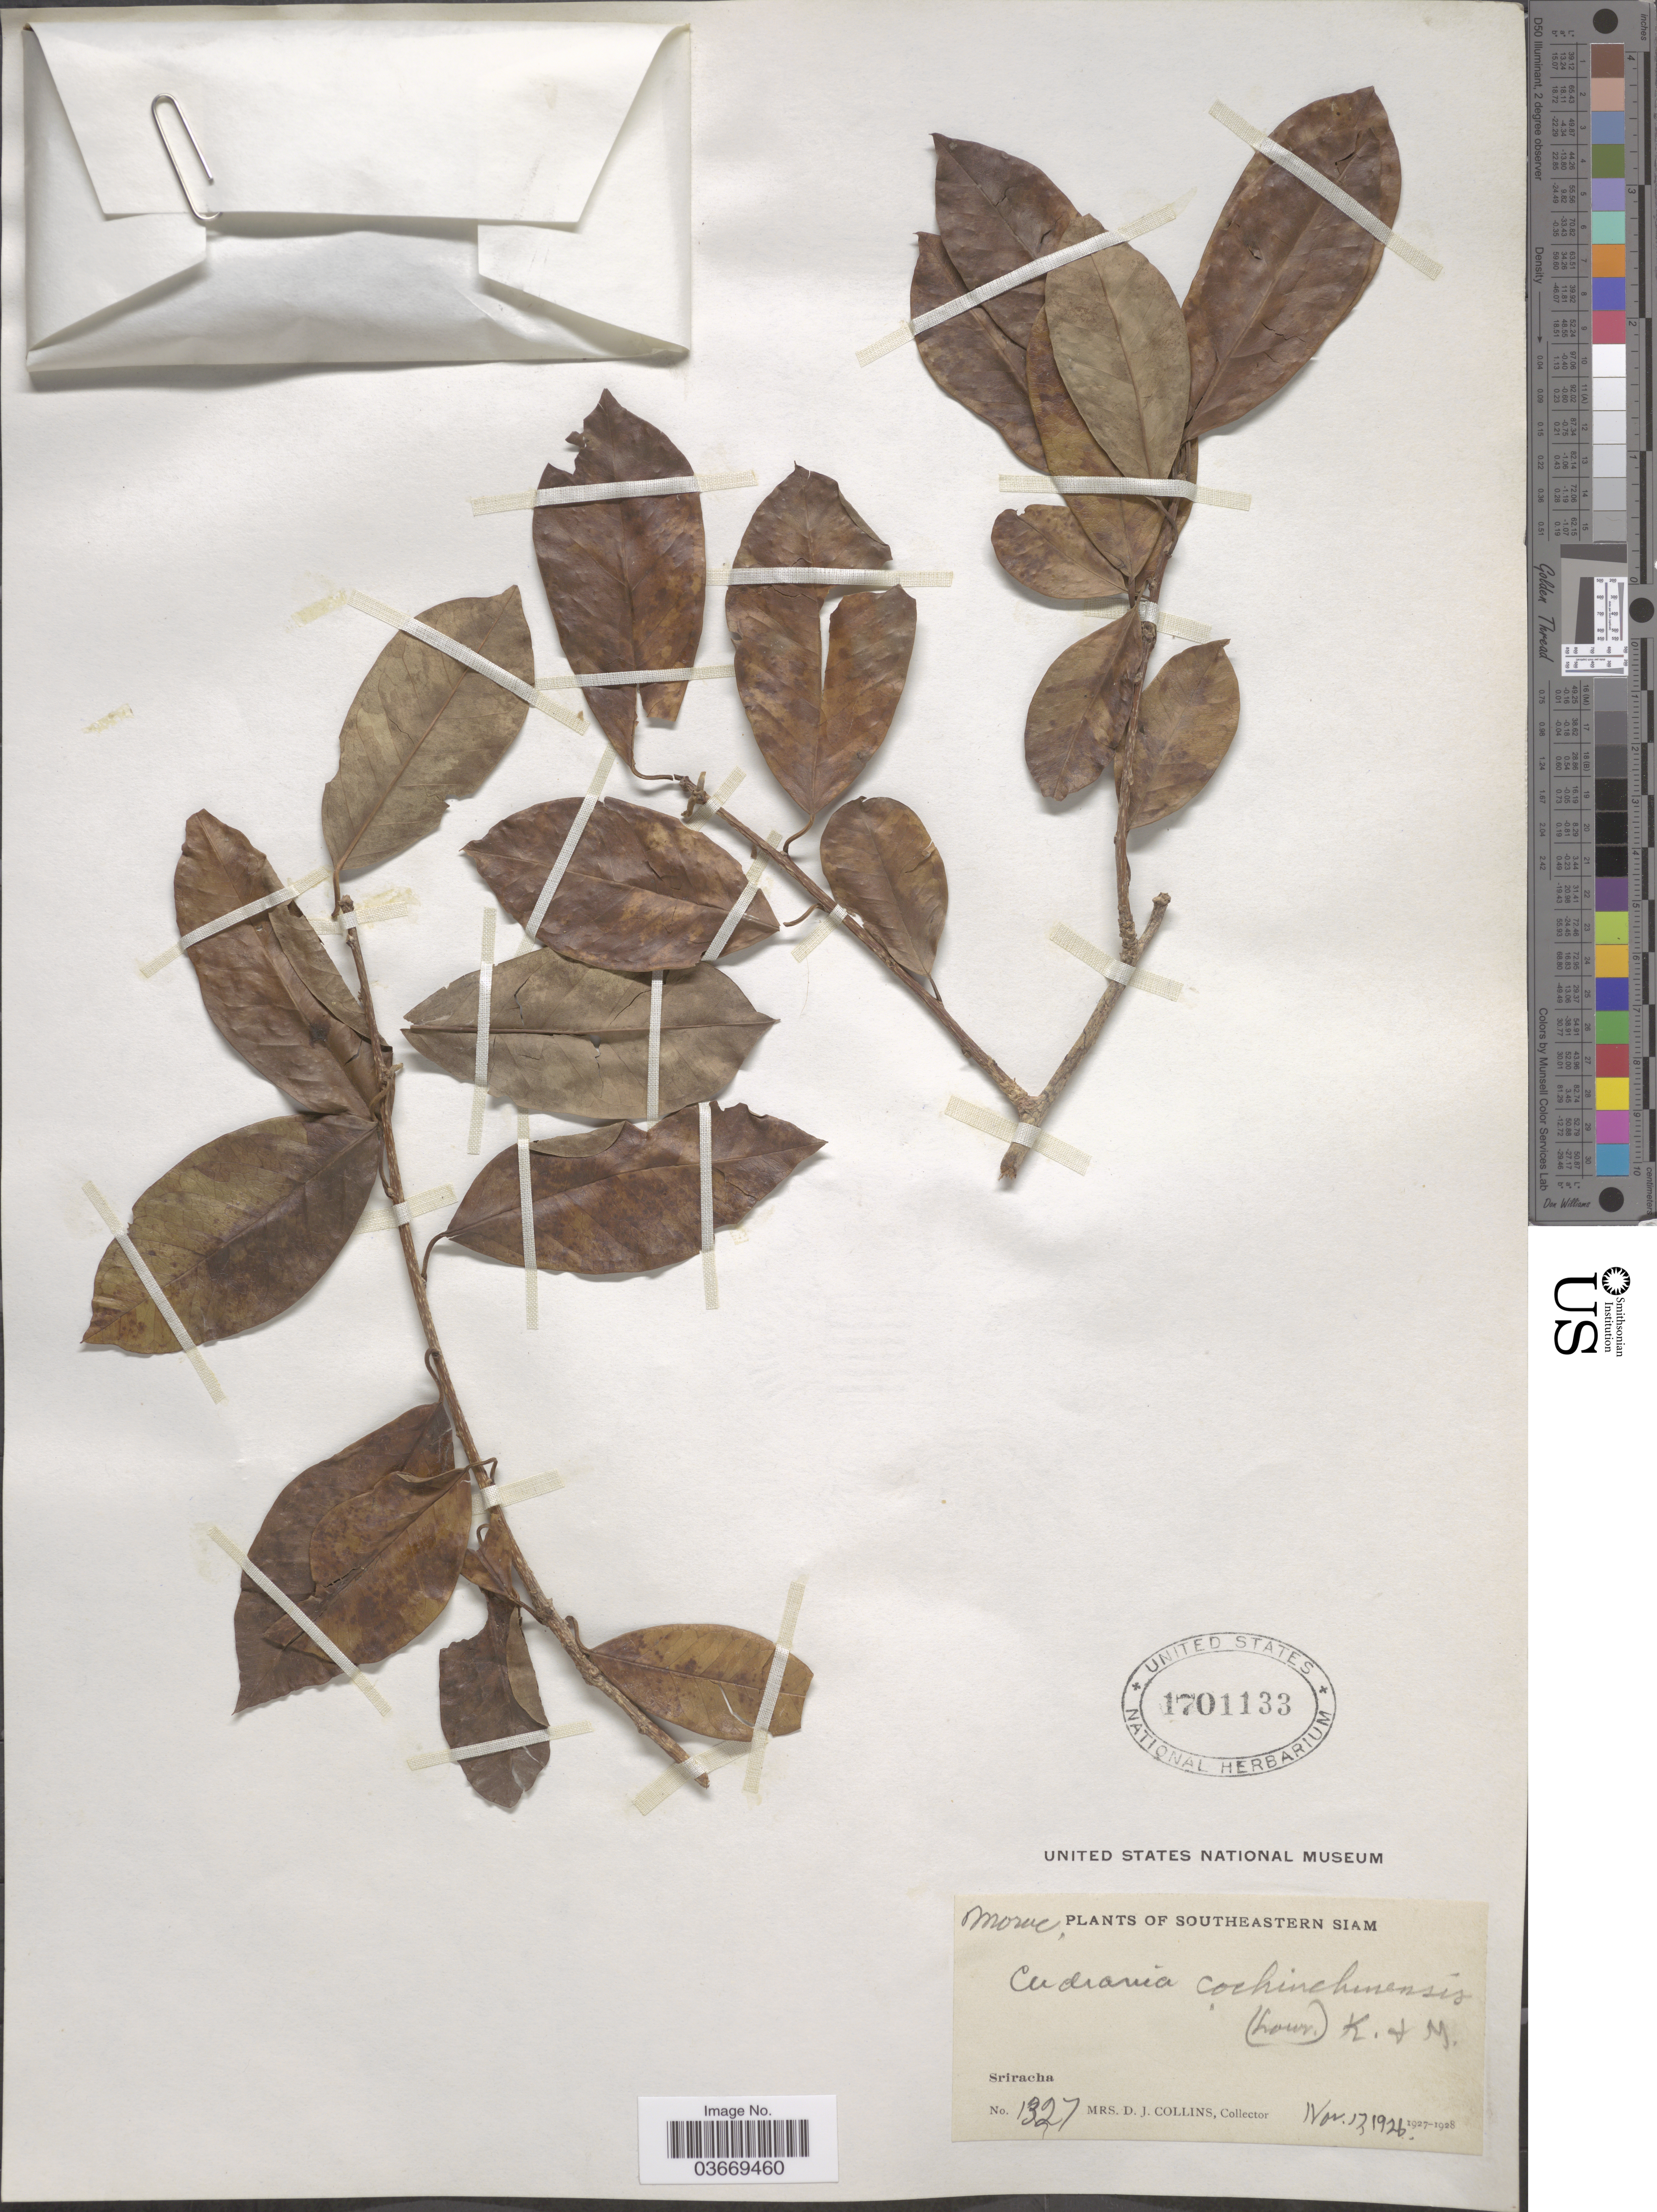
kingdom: Plantae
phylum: Tracheophyta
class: Magnoliopsida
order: Rosales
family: Moraceae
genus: Maclura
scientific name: Maclura cochinchinensis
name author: (Lour.) Corner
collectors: Mrs. D. J. Collins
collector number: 1327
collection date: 1926-11-17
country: Thailand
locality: Southeastern Siam, Sriracha.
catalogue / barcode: US 1701133